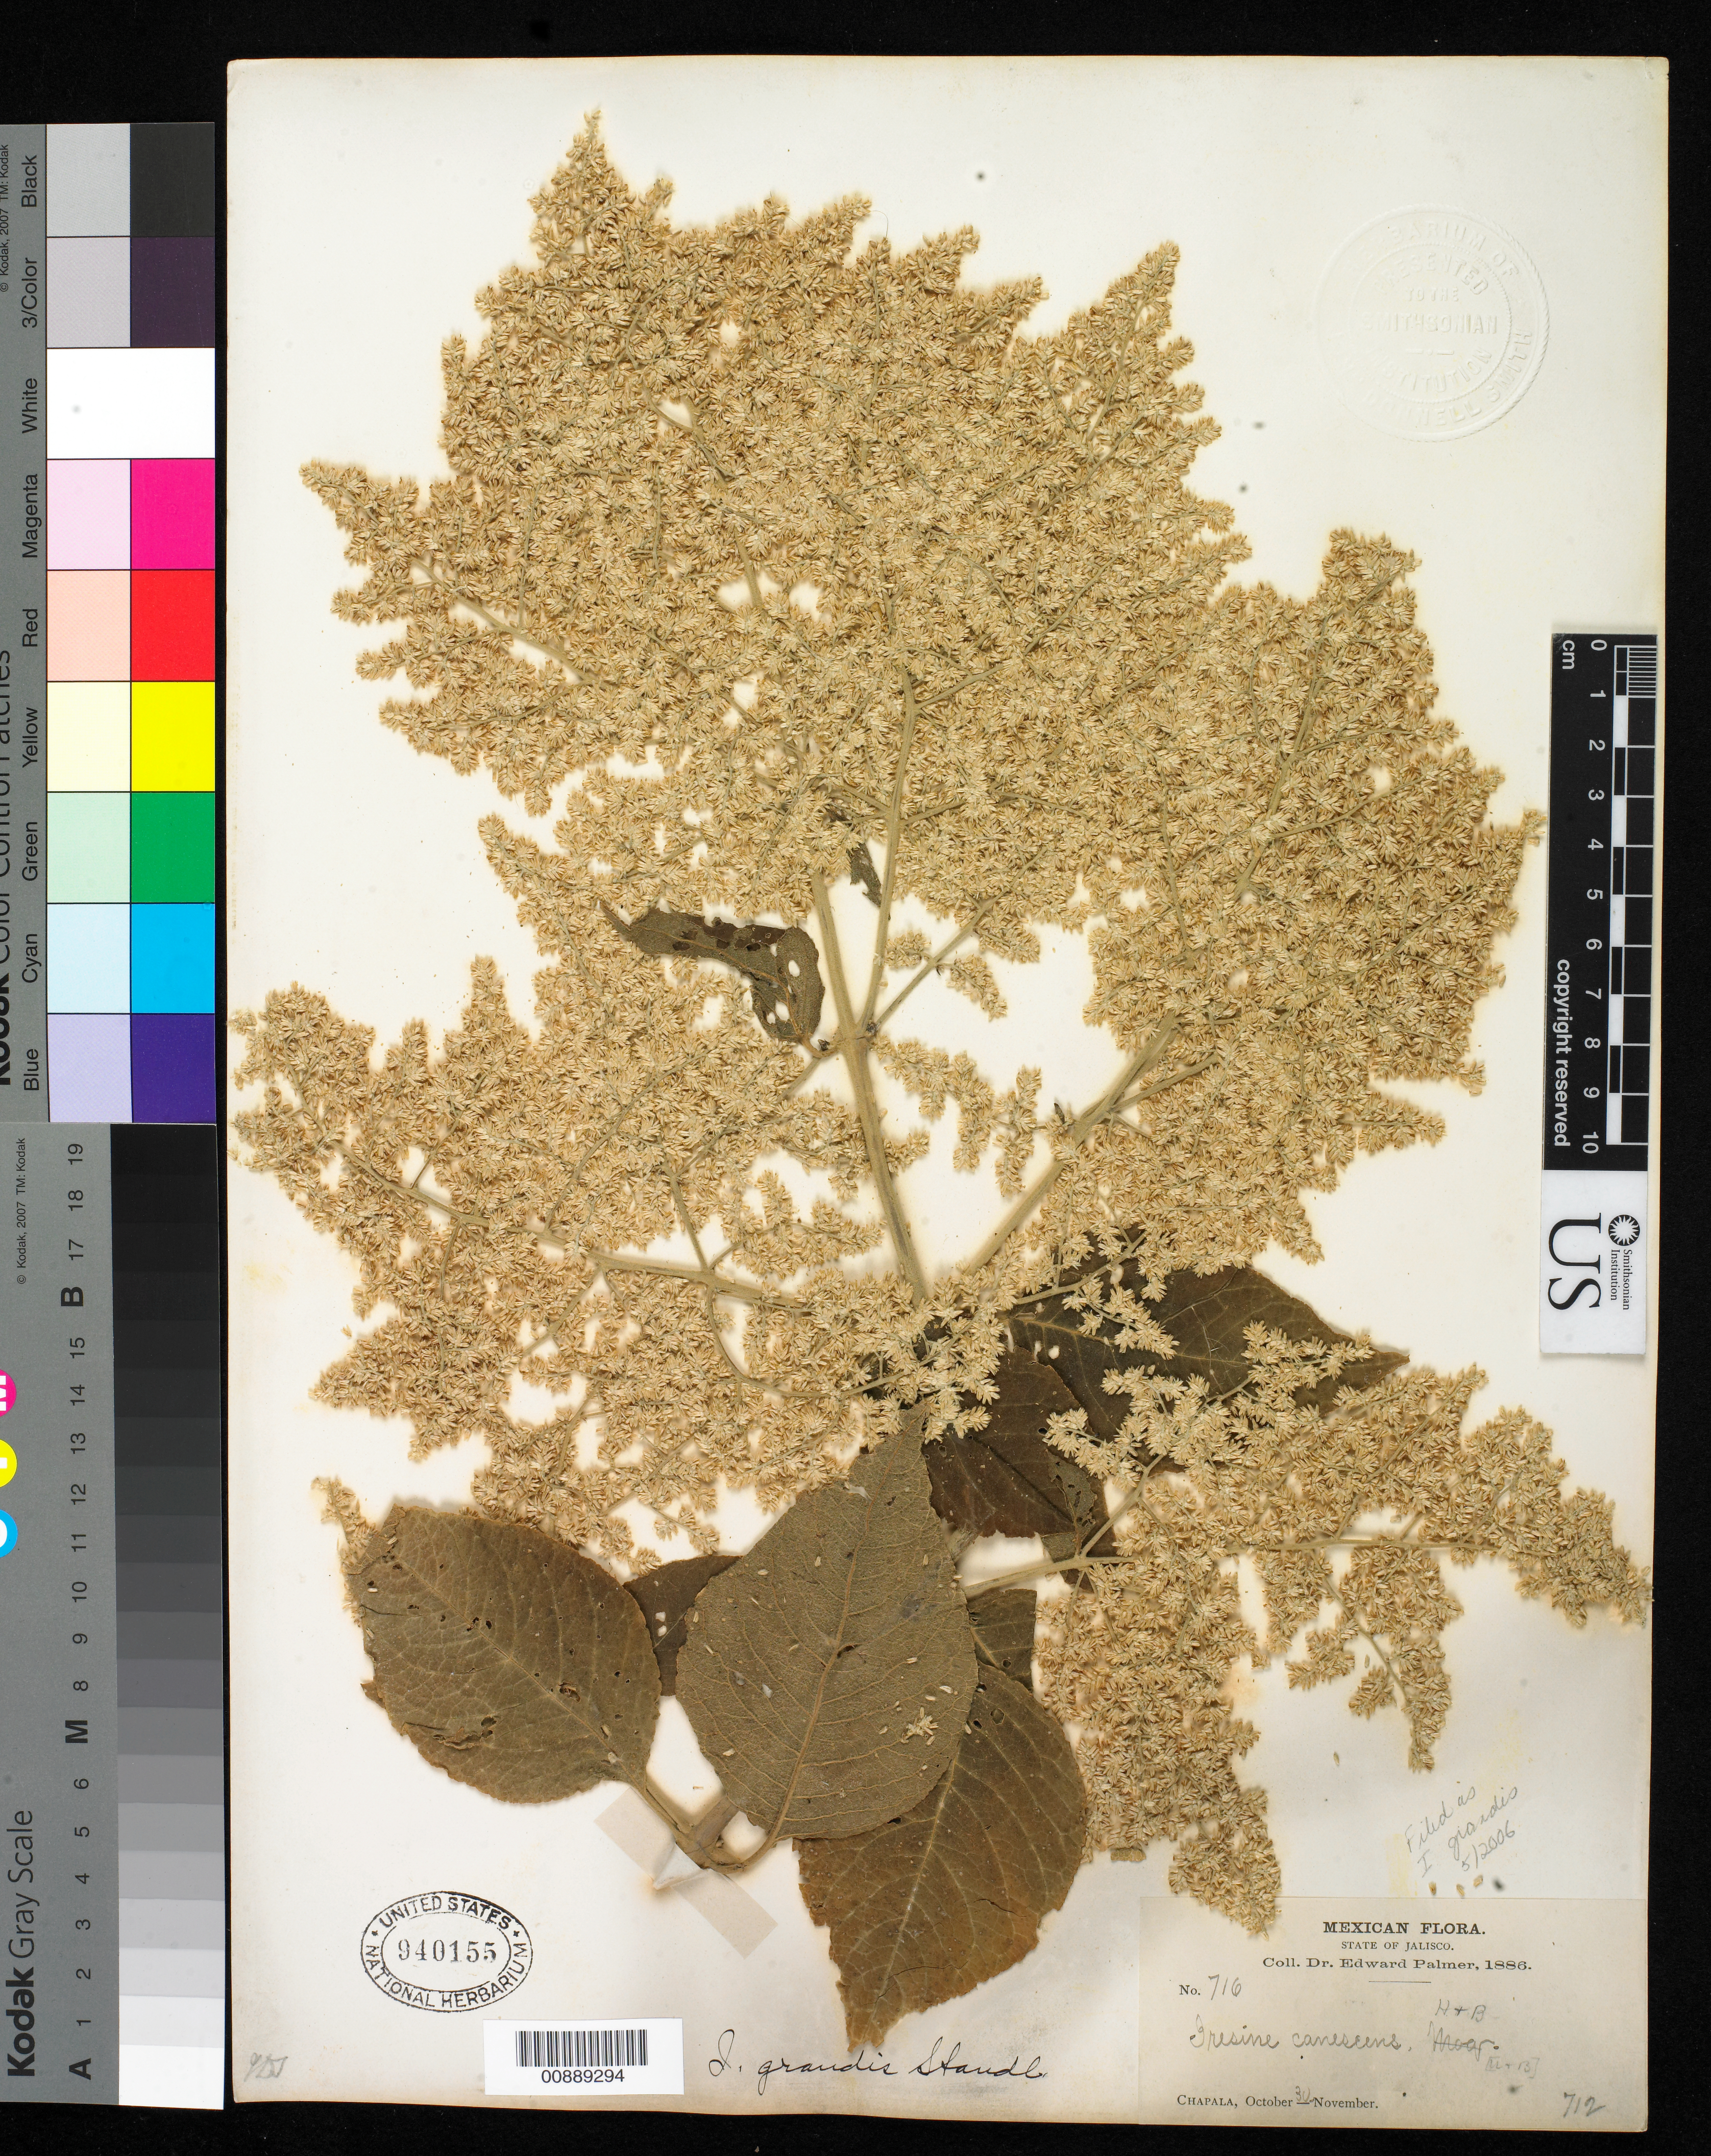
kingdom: Plantae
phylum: Tracheophyta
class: Magnoliopsida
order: Caryophyllales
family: Amaranthaceae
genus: Iresine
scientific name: Iresine grandis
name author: Standl.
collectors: E. Palmer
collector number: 716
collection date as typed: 30 Oct 1886 to -- Nov 1886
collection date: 1886-10-30/1886-11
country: Mexico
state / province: Jalisco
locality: Chapala, Jalisco.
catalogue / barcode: US 940155